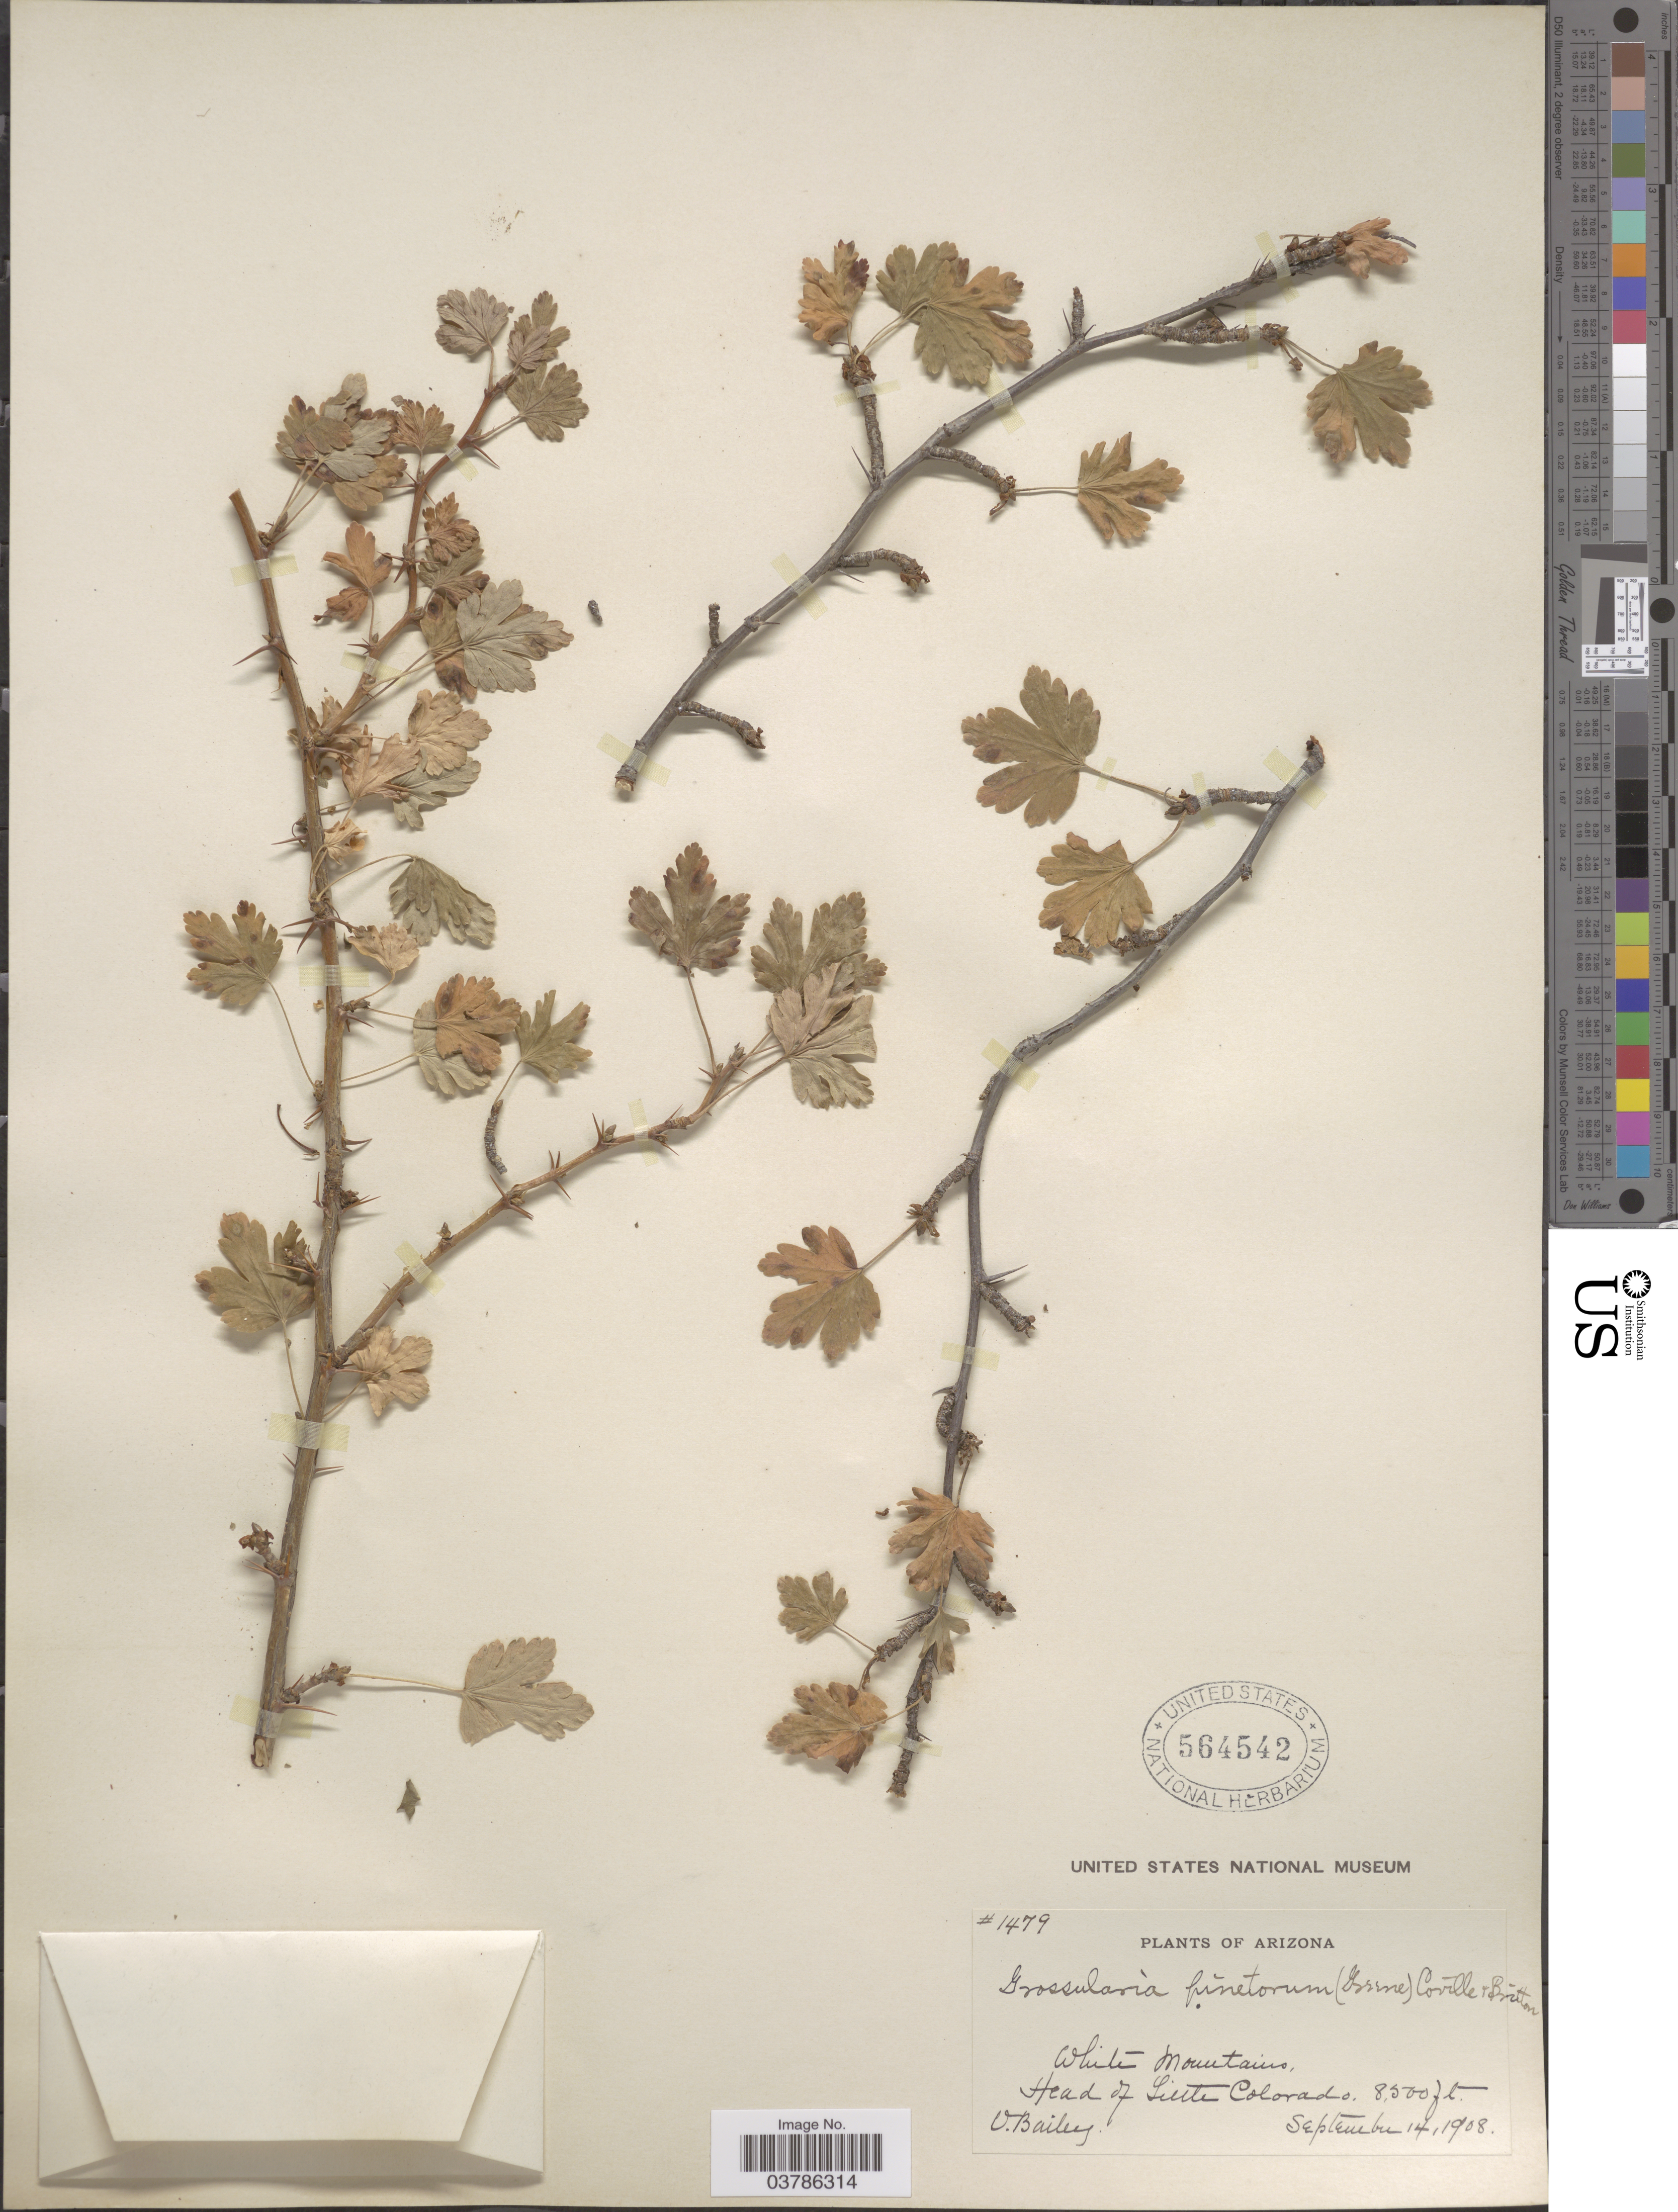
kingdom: Plantae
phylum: Tracheophyta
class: Magnoliopsida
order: Saxifragales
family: Grossulariaceae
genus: Ribes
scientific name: Ribes pinetorum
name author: Greene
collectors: O. Bailey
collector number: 1479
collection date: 1908-09-14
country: United States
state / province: Arizona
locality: White Mountains. Head of Litte Colorado.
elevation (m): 2591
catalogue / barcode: US 564542